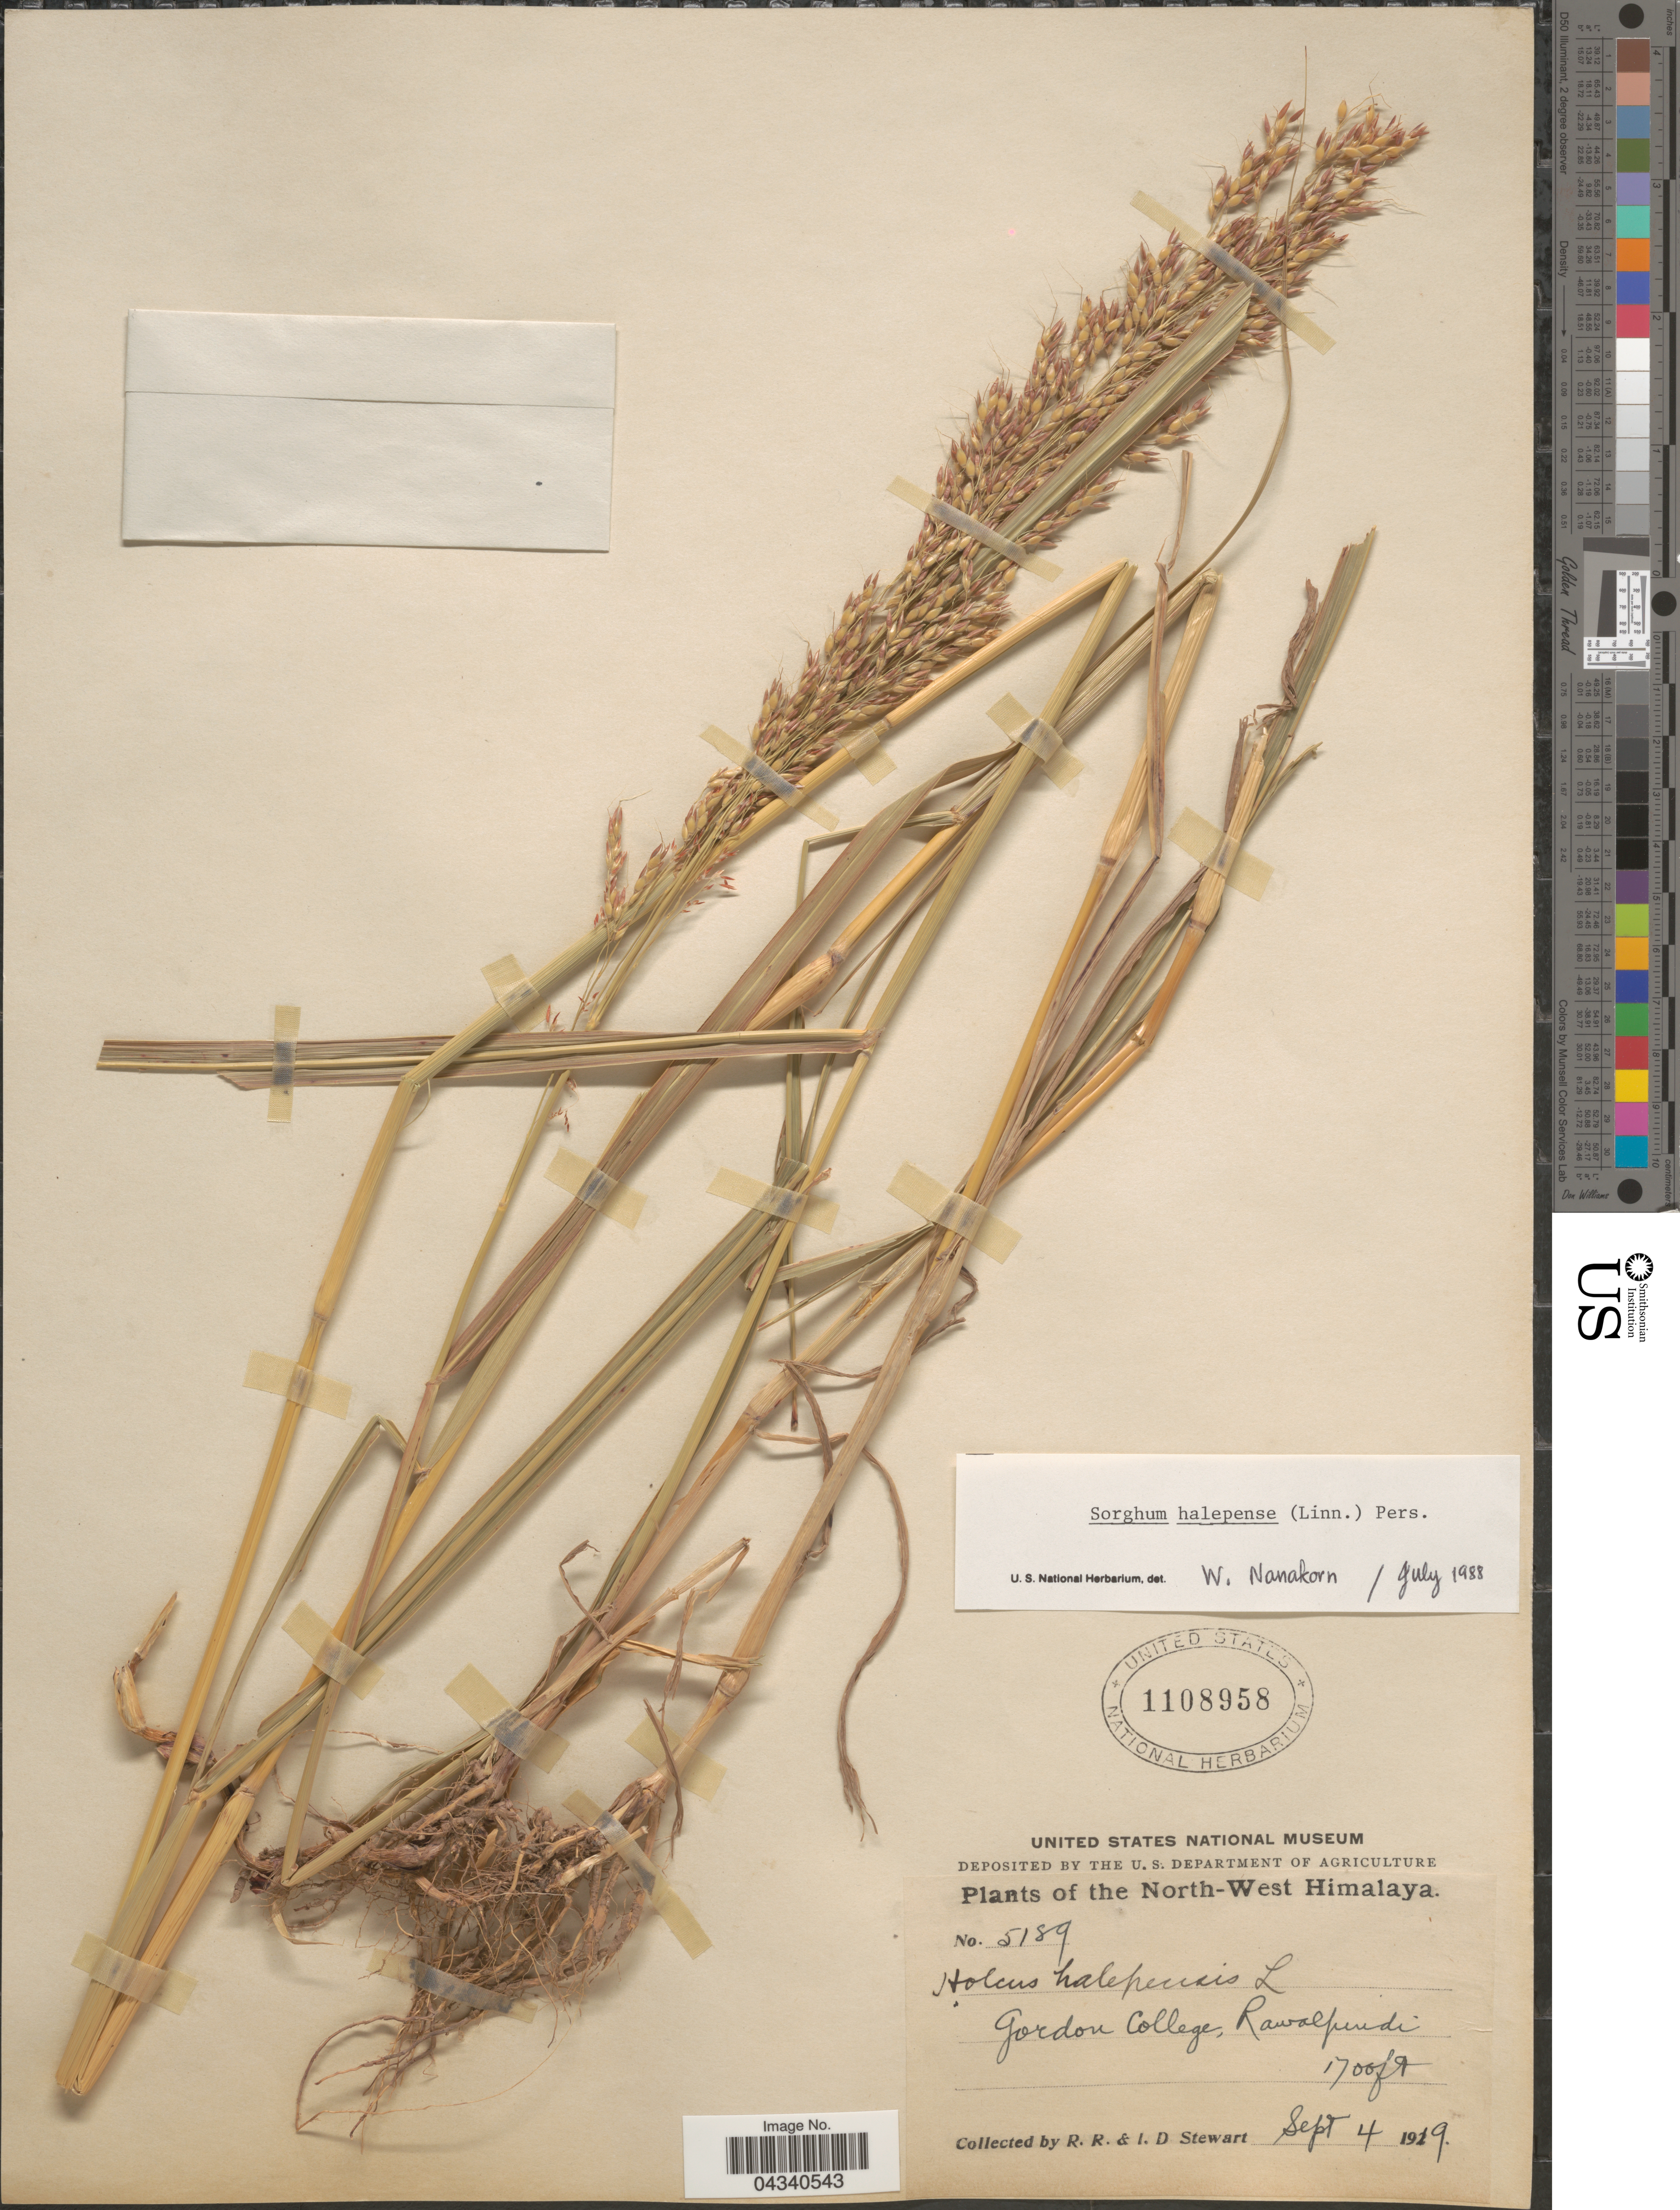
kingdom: Plantae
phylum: Tracheophyta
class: Liliopsida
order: Poales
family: Poaceae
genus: Sorghum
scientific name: Sorghum halepense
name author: (L.) Pers.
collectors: R. Stewart & I. Stewart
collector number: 5189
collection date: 1919-09-04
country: Pakistan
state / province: Punjab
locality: The North-West Himalaya. Gordon College, Rawalpindi.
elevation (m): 518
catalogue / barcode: US 1108958